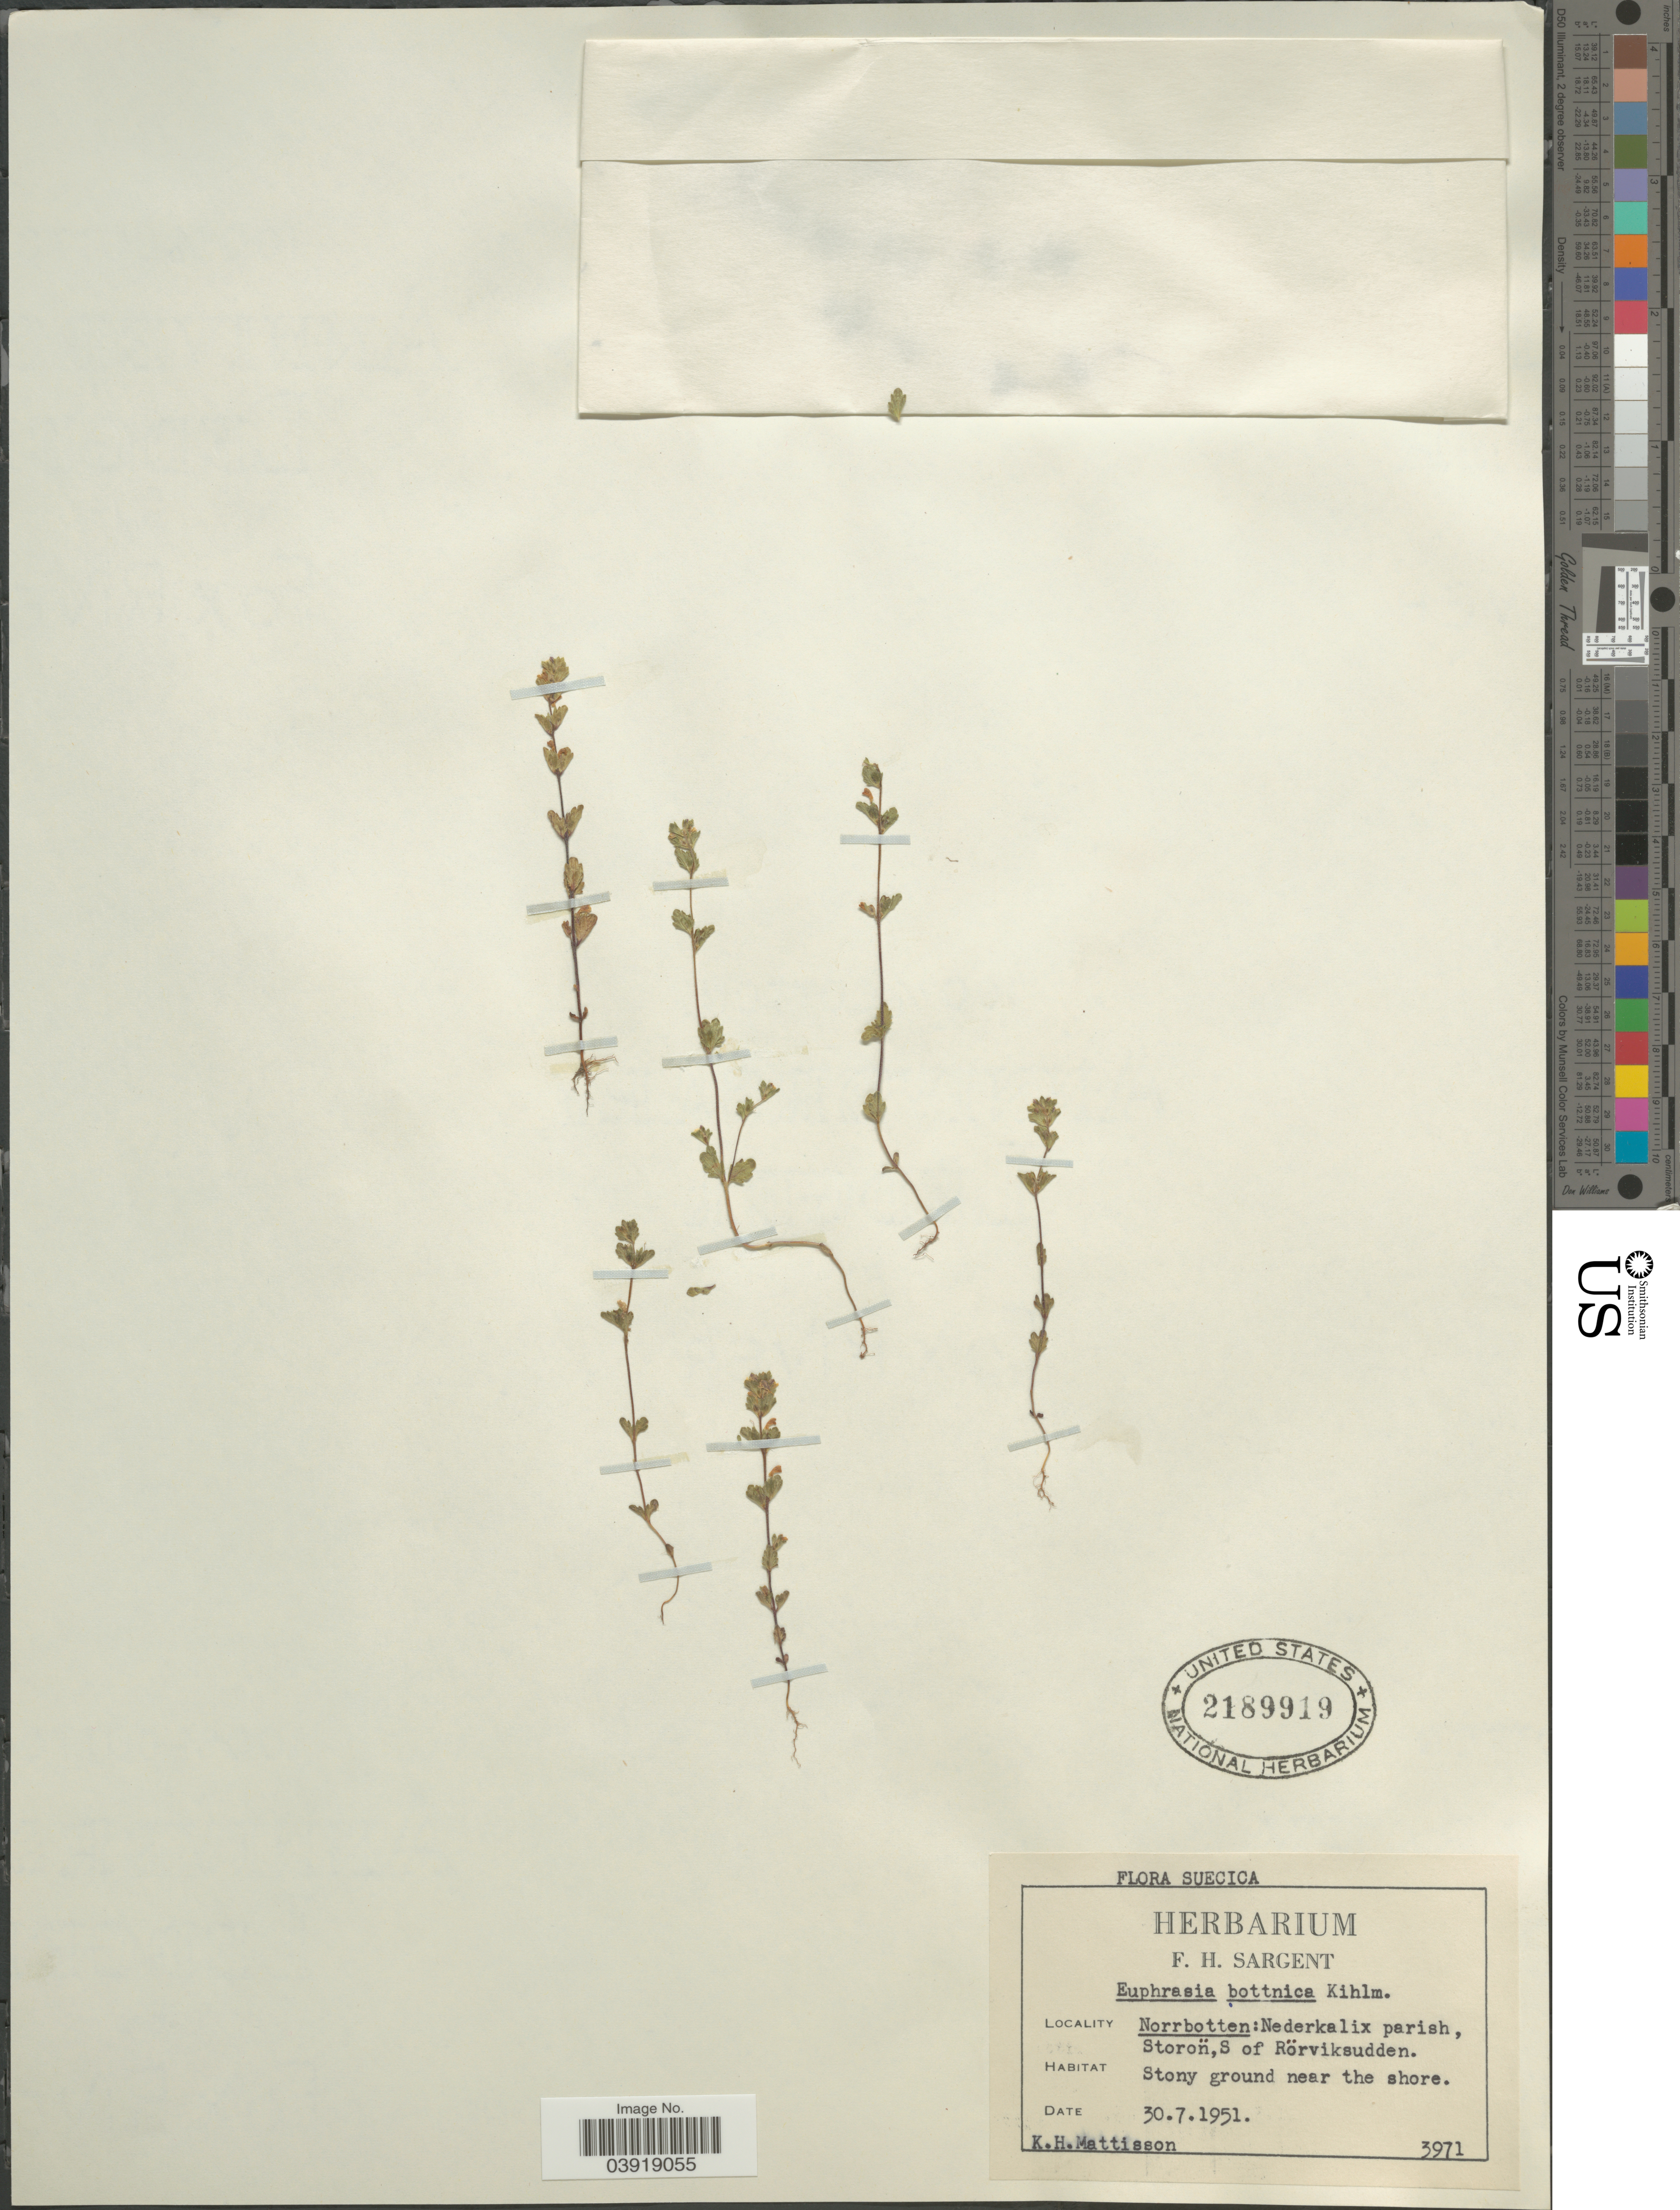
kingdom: Plantae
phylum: Tracheophyta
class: Magnoliopsida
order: Lamiales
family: Orobanchaceae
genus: Euphrasia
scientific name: Euphrasia bottnica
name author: Kihlm.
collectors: K. Mattisson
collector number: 3971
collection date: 1951-07-30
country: Sweden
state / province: Norrbotten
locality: Suecica. Norrbotten: Nederkalix parish, Storon, S of Rösviksudden.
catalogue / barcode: US 2189919